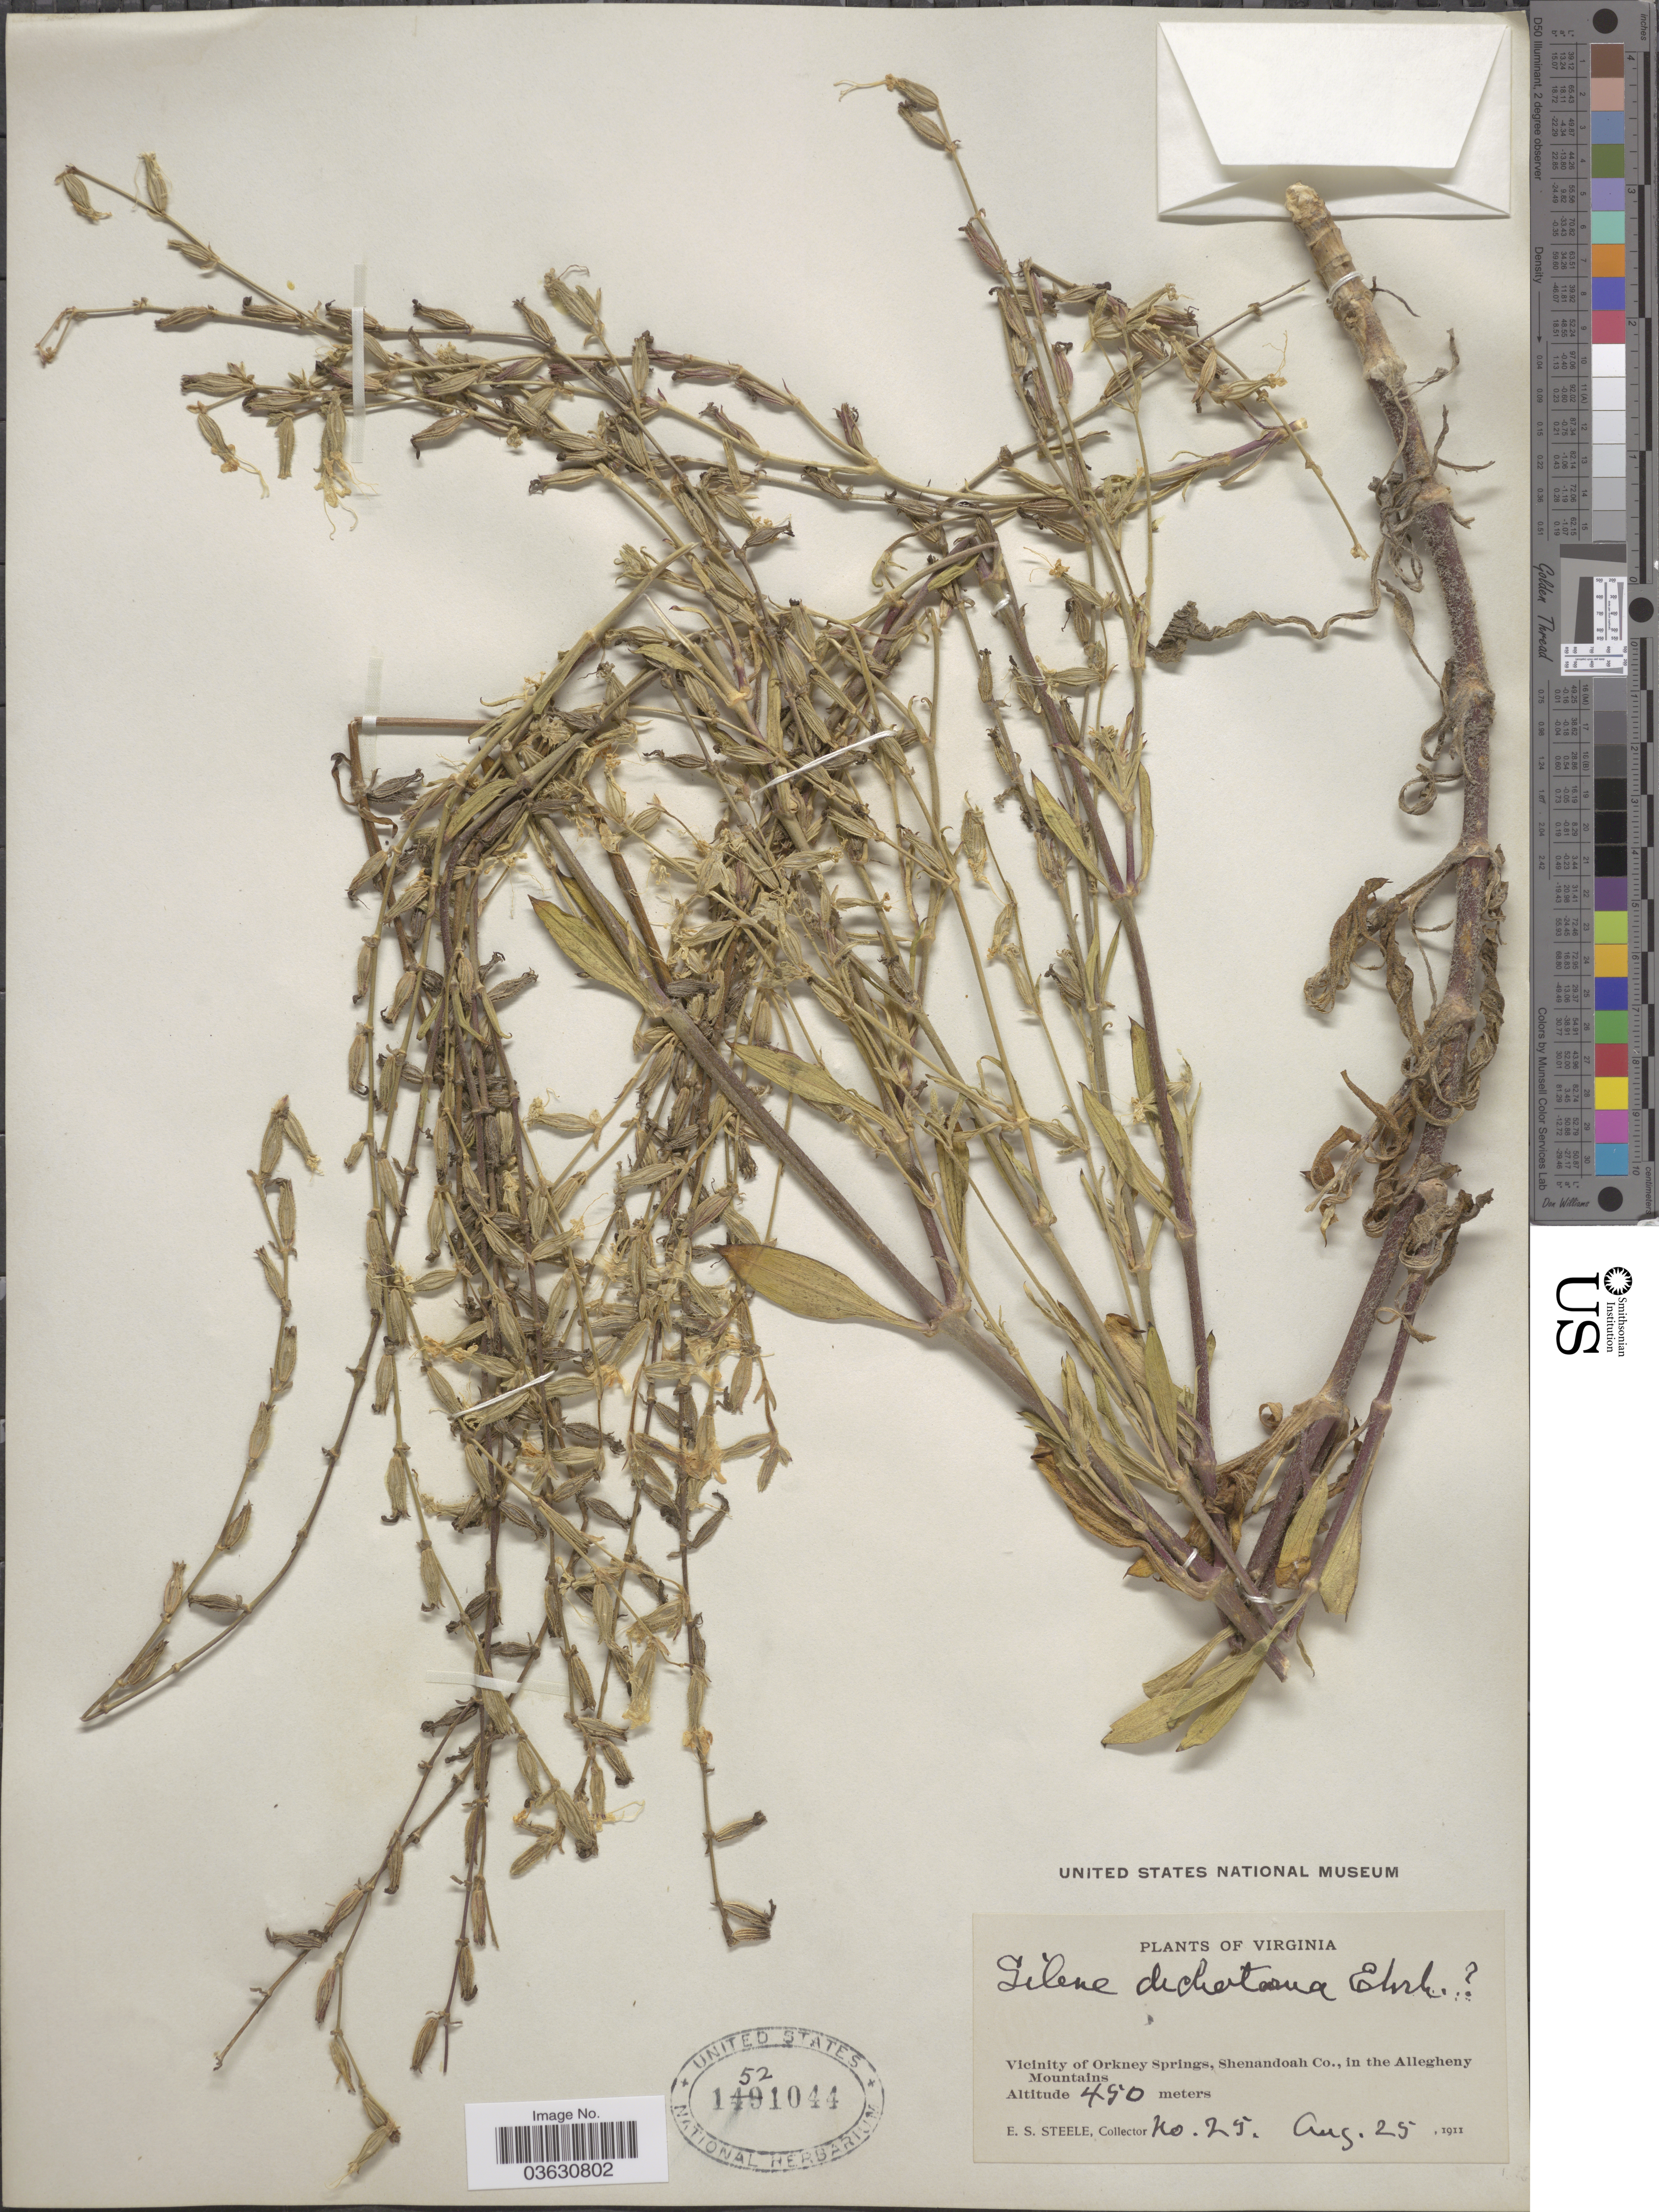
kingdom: Plantae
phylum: Tracheophyta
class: Magnoliopsida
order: Caryophyllales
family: Caryophyllaceae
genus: Silene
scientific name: Silene dichotoma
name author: Ehrh.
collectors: E. Steele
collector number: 25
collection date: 1911-08-25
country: United States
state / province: Virginia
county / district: Shenandoah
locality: Vicinity of Orkney Springs, Shenandoah Co., in the Allegheny Mountains.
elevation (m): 450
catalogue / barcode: US 1521044